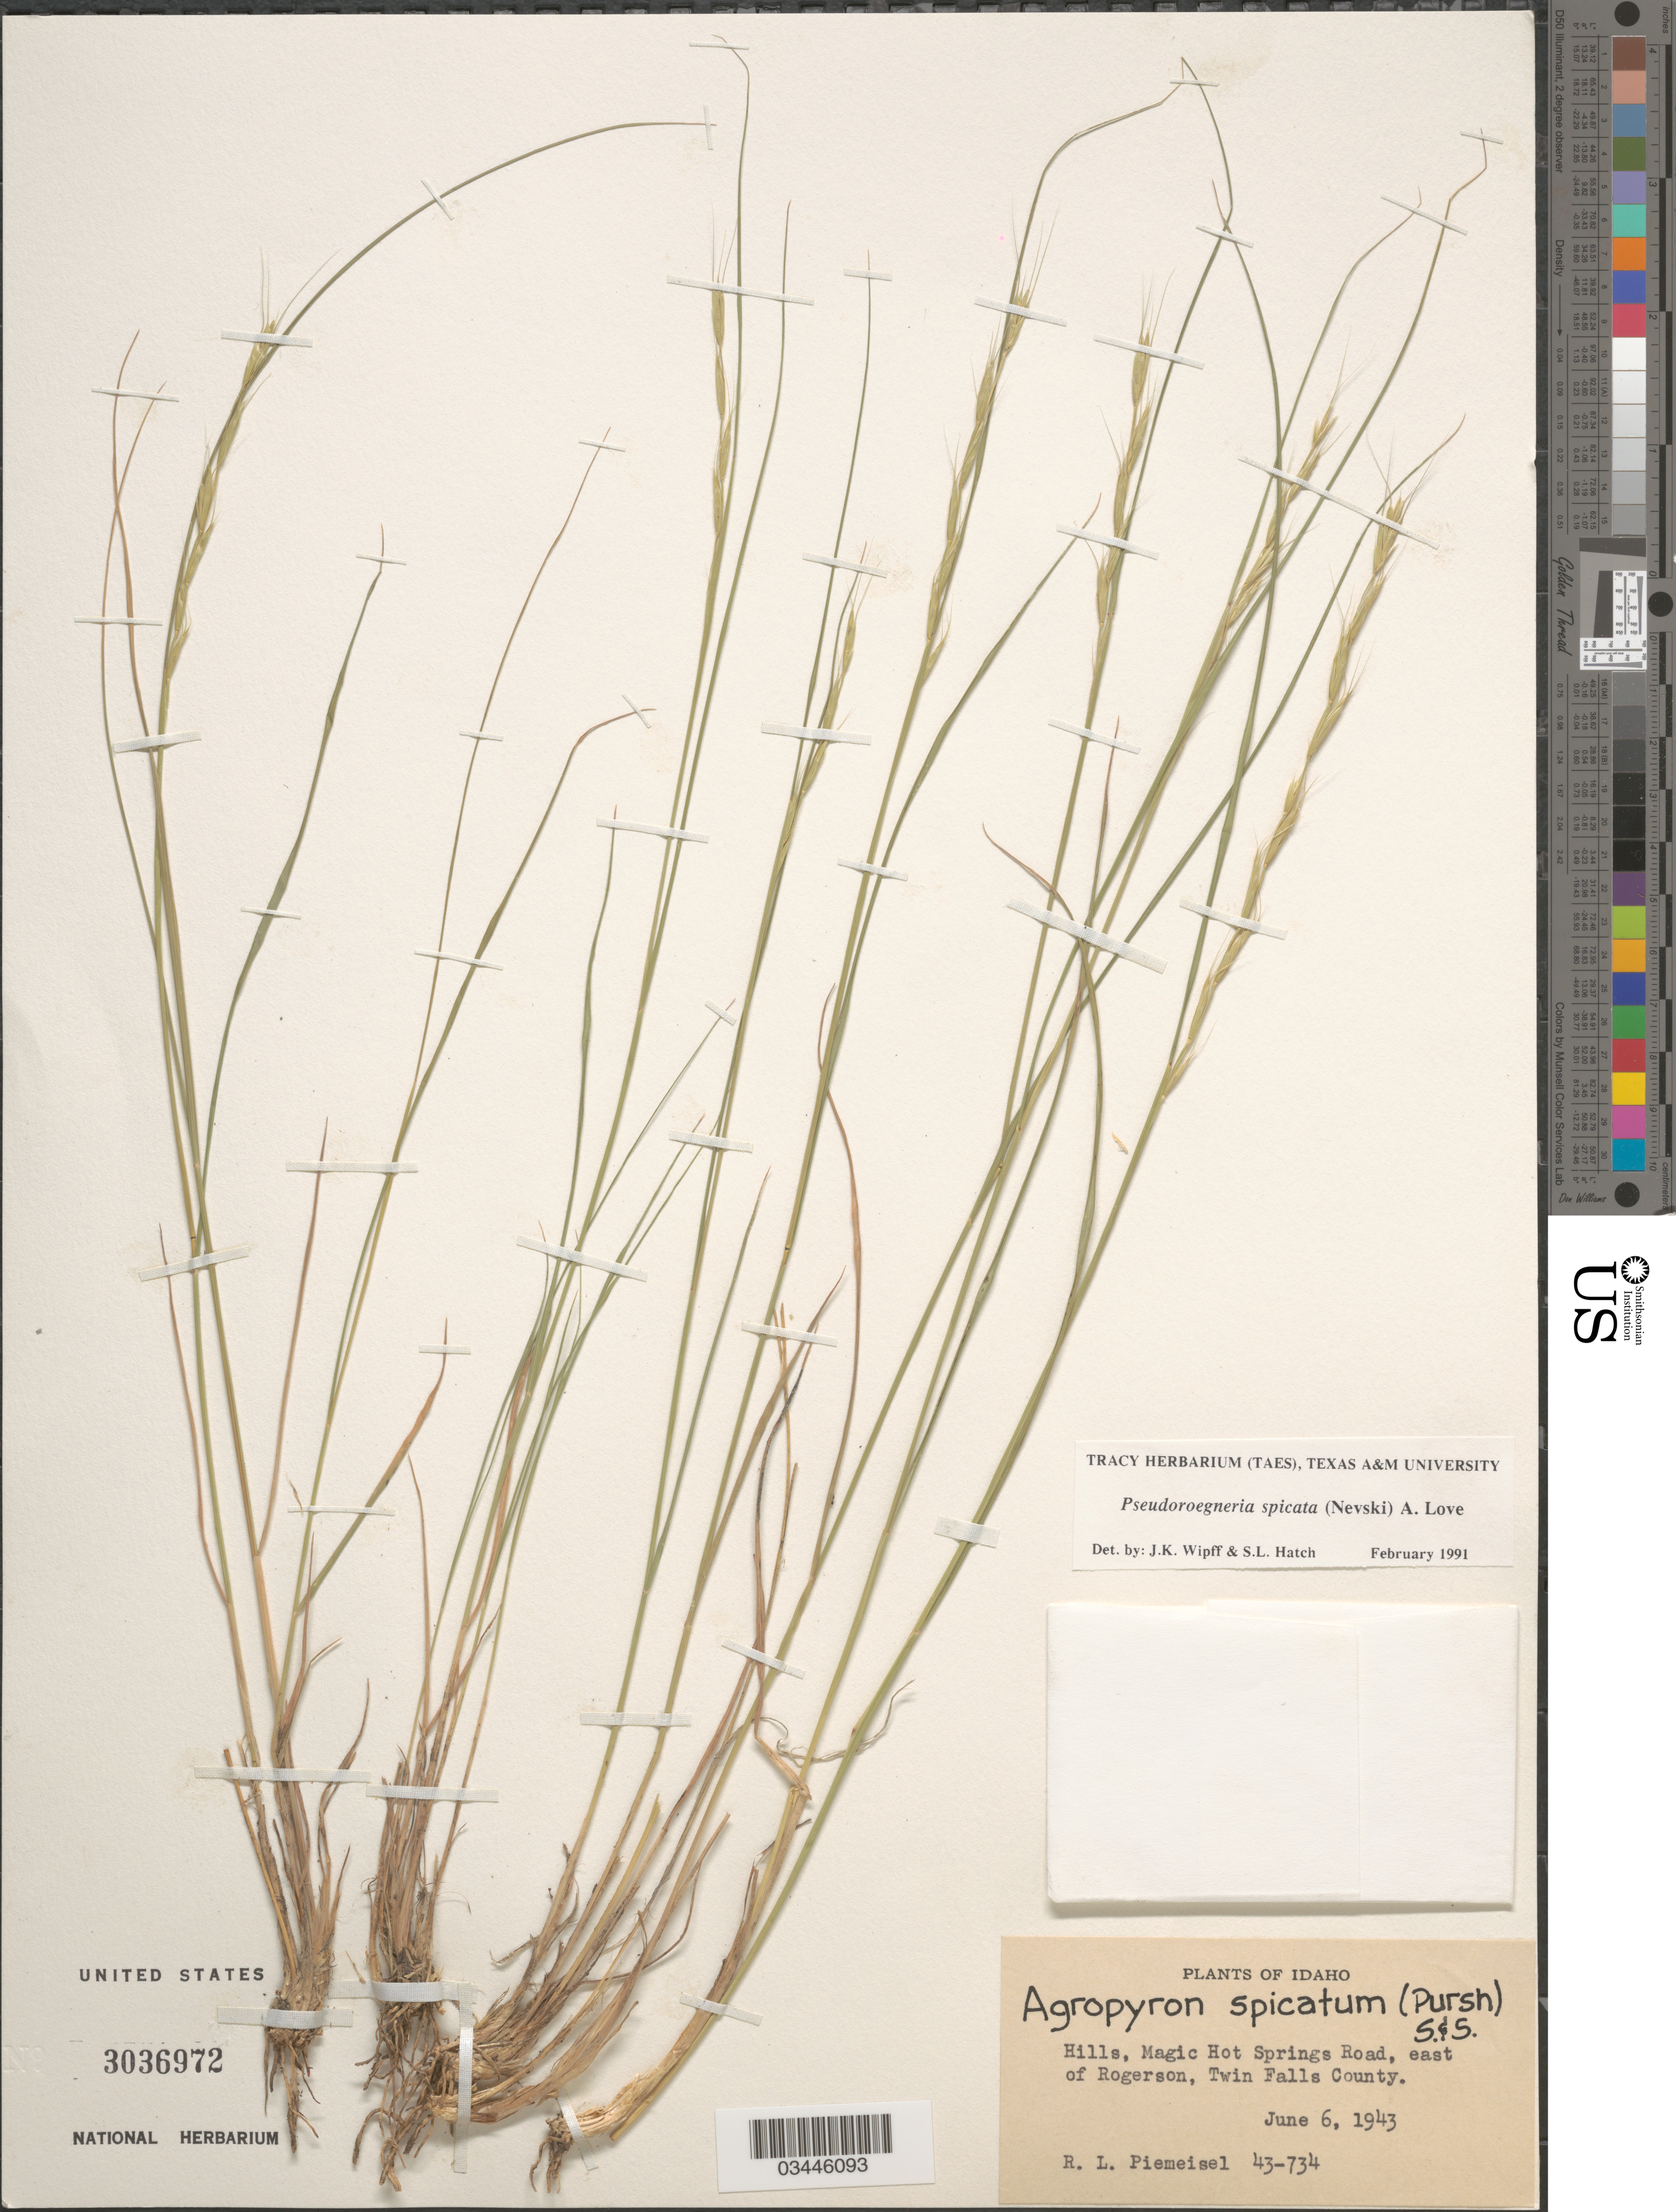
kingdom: Plantae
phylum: Tracheophyta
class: Liliopsida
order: Poales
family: Poaceae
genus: Pseudoroegneria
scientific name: Pseudoroegneria spicata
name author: (Pursh) Á. Löve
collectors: R. L. Piemeisel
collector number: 43-734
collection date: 1943-06-06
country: United States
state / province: Idaho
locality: Hills, Magic Hot Springs Road, east of Rogerson, Twin Falls County.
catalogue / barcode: US 3036972